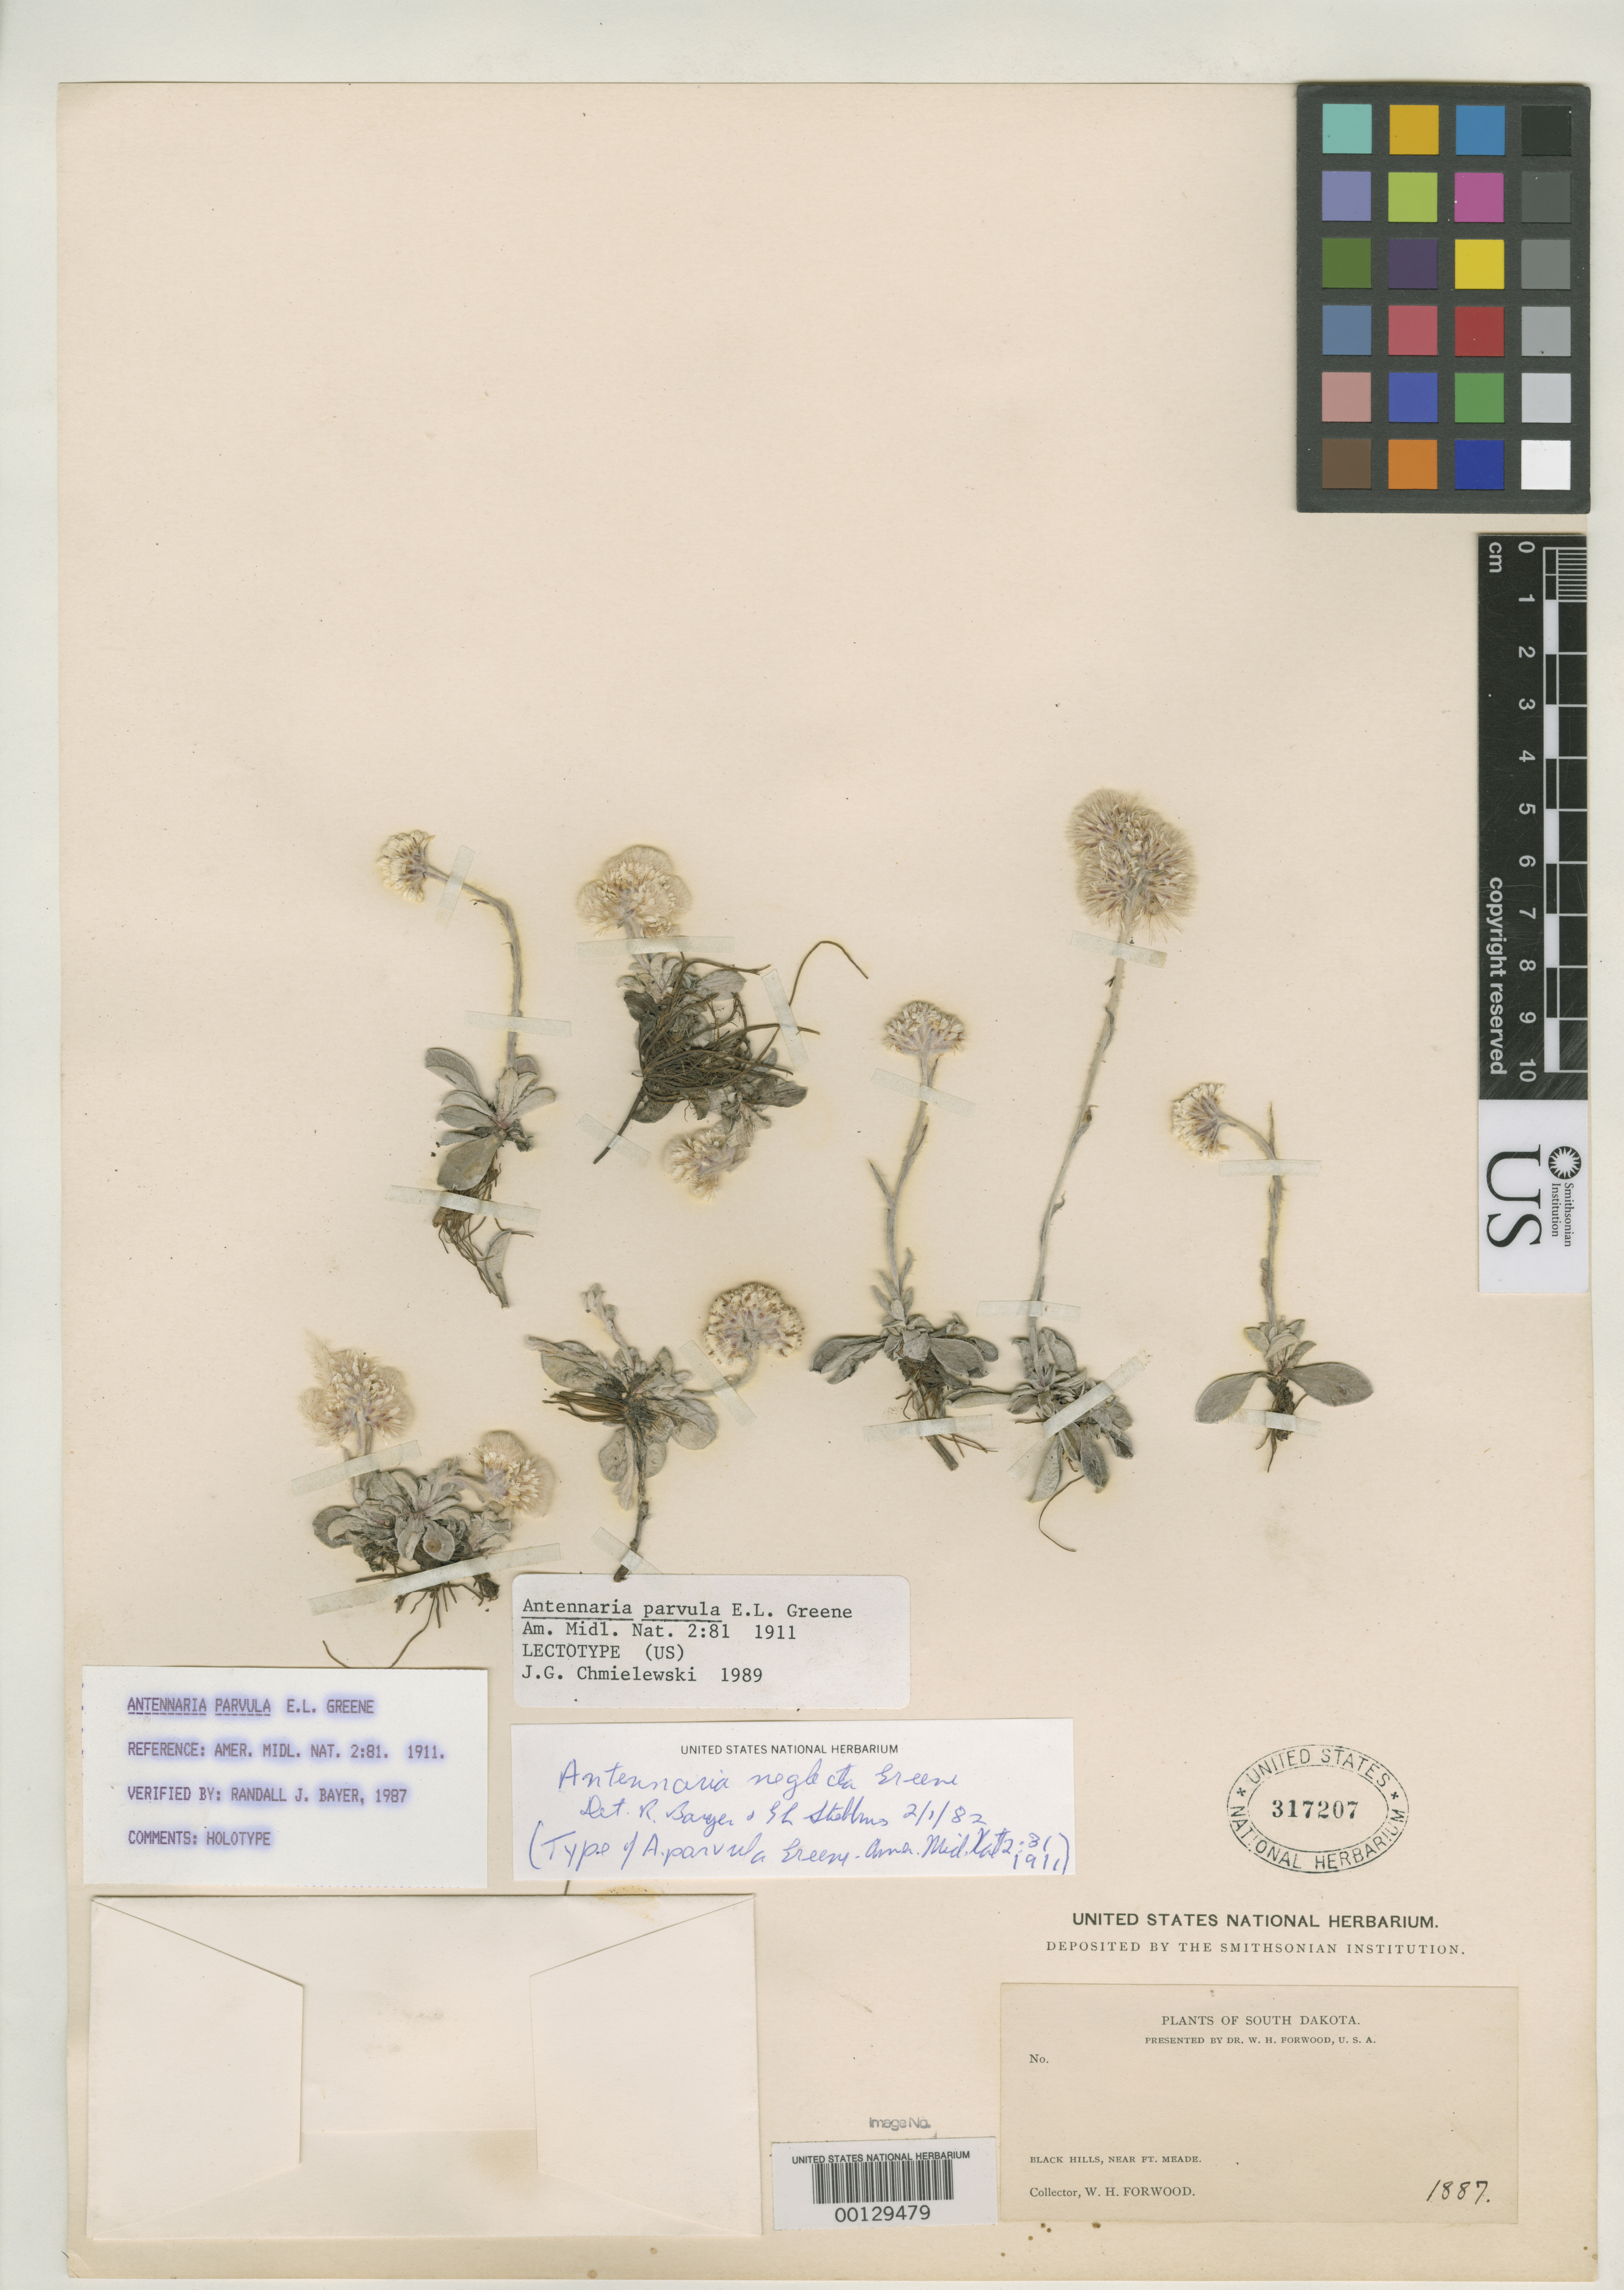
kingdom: Plantae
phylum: Tracheophyta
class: Magnoliopsida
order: Asterales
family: Asteraceae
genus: Antennaria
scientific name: Antennaria parvula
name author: Greene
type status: Lectotype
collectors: W. Forwood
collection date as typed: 1887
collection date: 1887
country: United States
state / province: South Dakota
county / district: Custer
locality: Black Hills, near Ft. Meade.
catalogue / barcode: US 317207